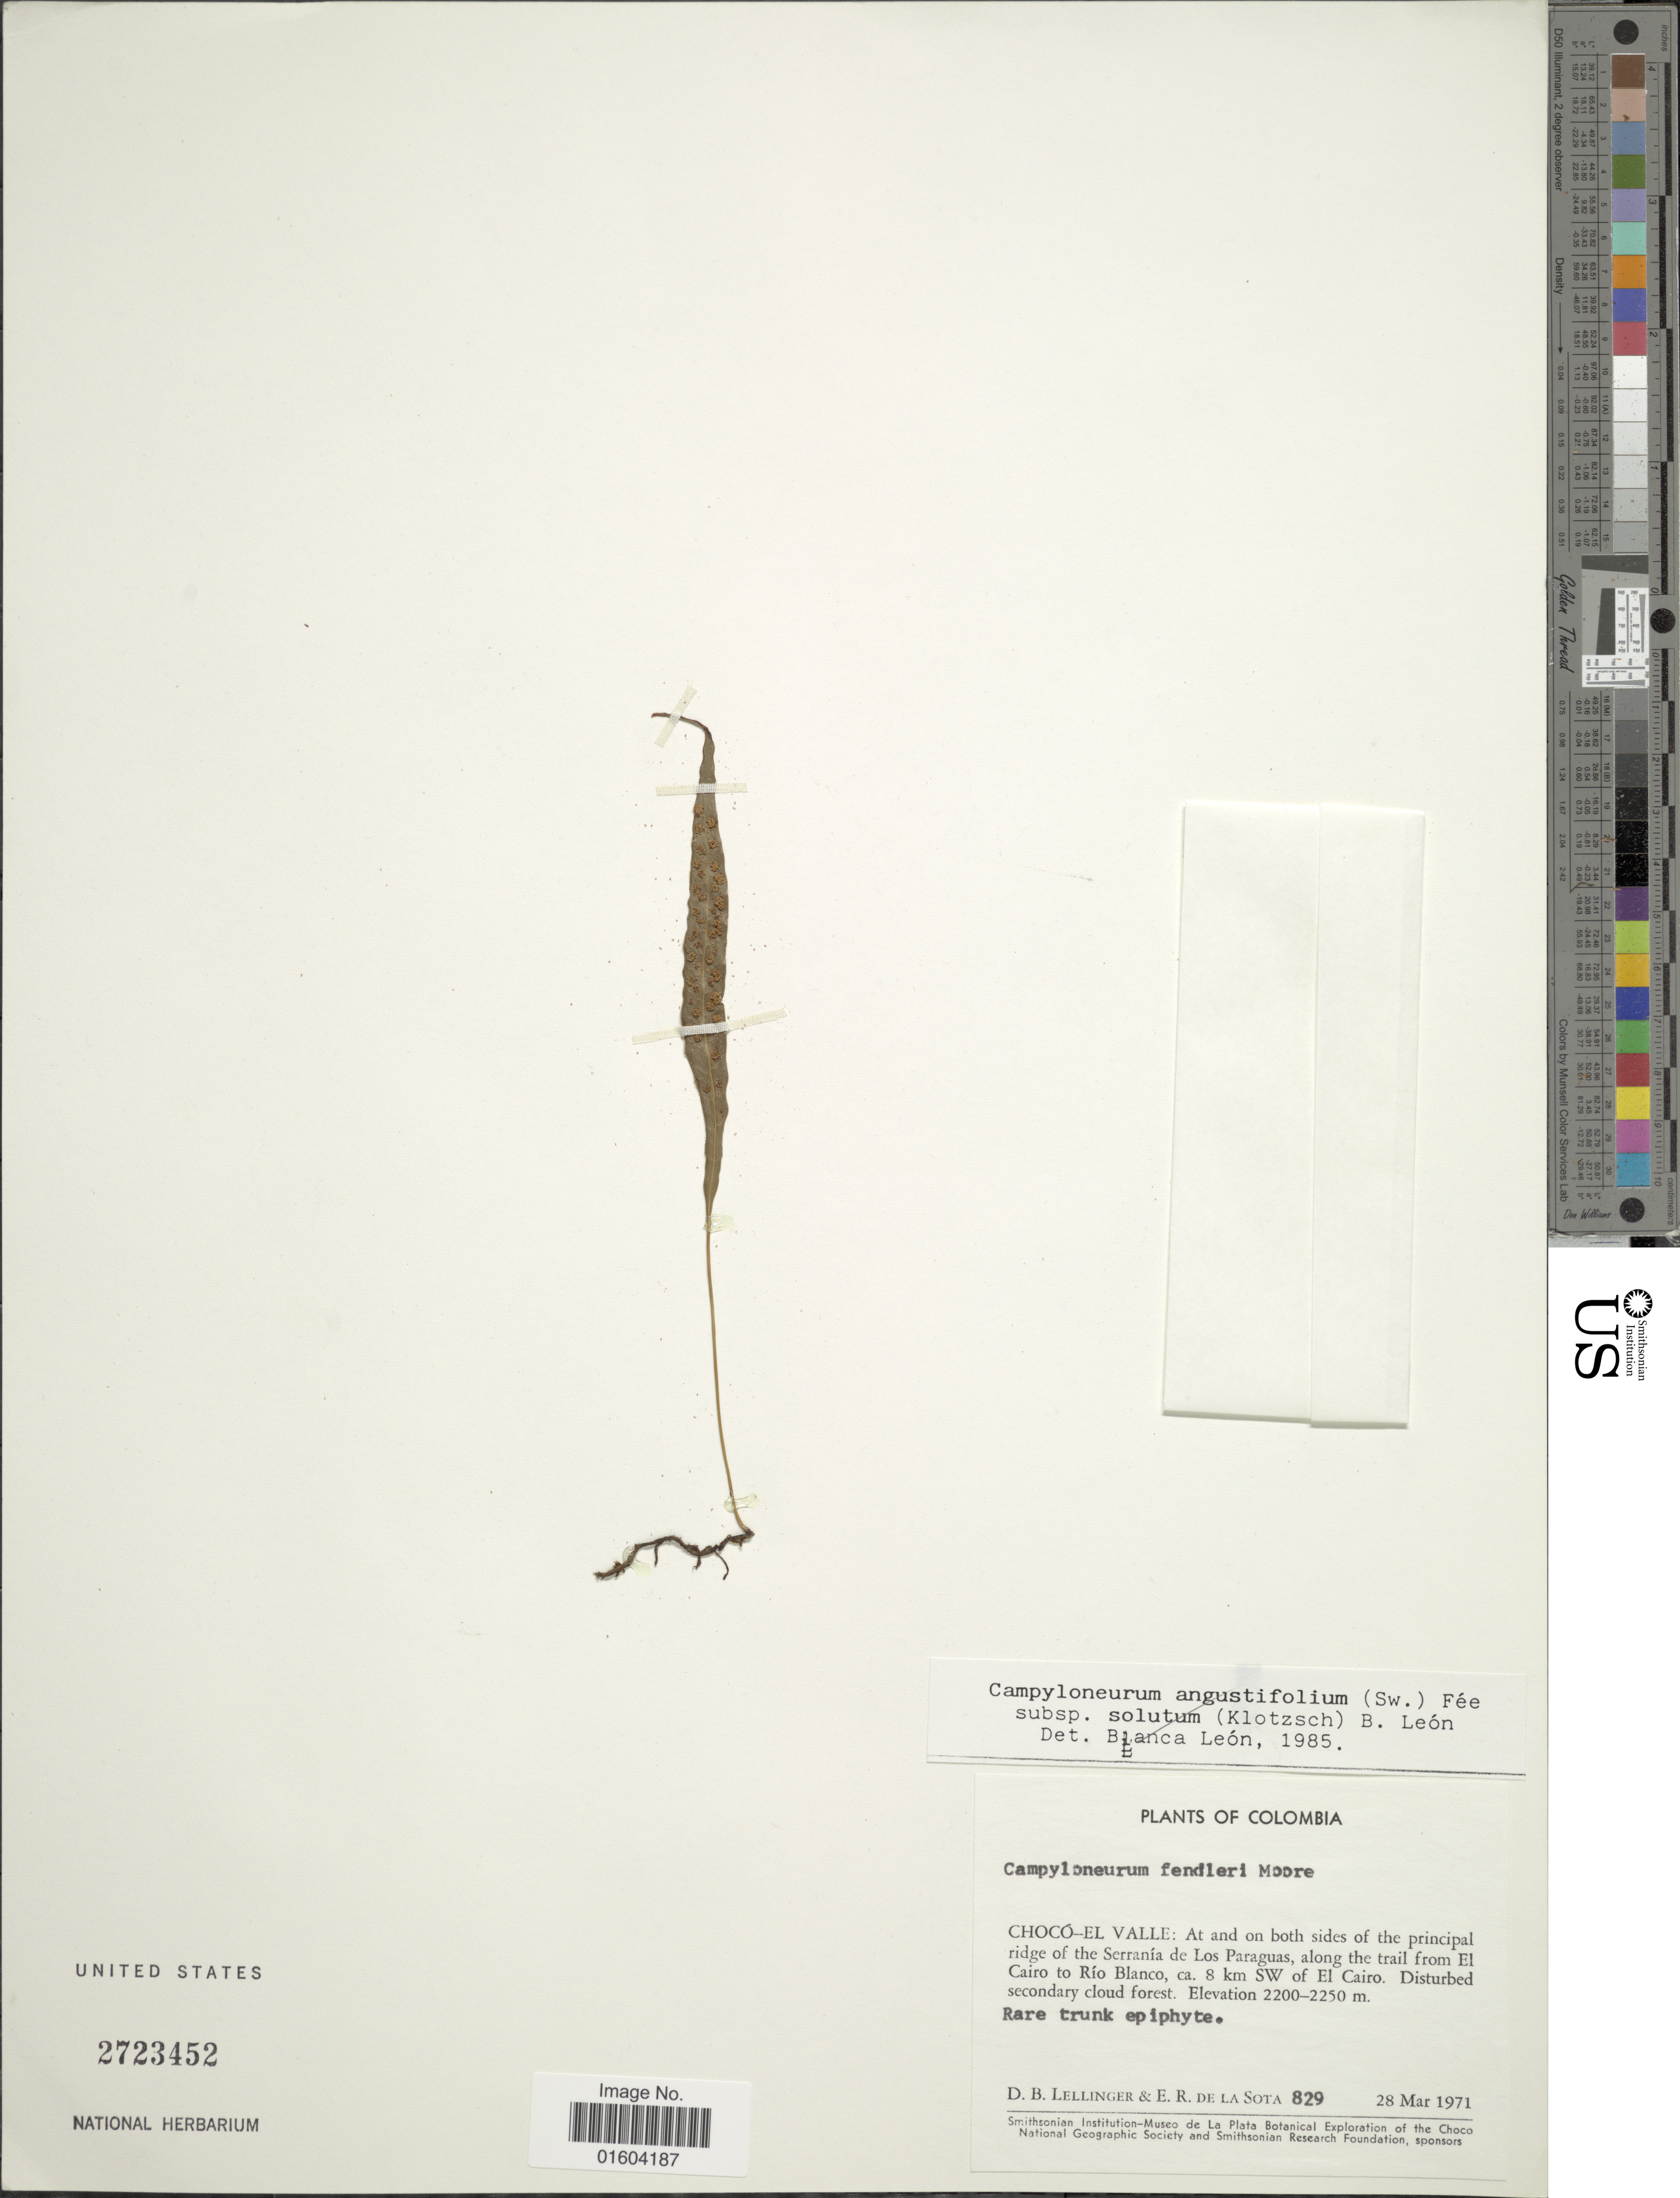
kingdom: Plantae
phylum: Tracheophyta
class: Polypodiopsida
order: Polypodiales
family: Polypodiaceae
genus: Campyloneurum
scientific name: Campyloneurum chrysopodum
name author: (Klotzsch) Fée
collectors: D. B. Lellinger & E. R. de la Sota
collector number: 829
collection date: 1971-03-28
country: Colombia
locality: Colombia. Choco - El Valle: at and on both sides of the principal ridge of the Serrania de Los Paraguas, along the trail from El Cairo to Rio Blanco, ca. 8 km SW of El Cairo.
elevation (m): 2200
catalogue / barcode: US 2723452